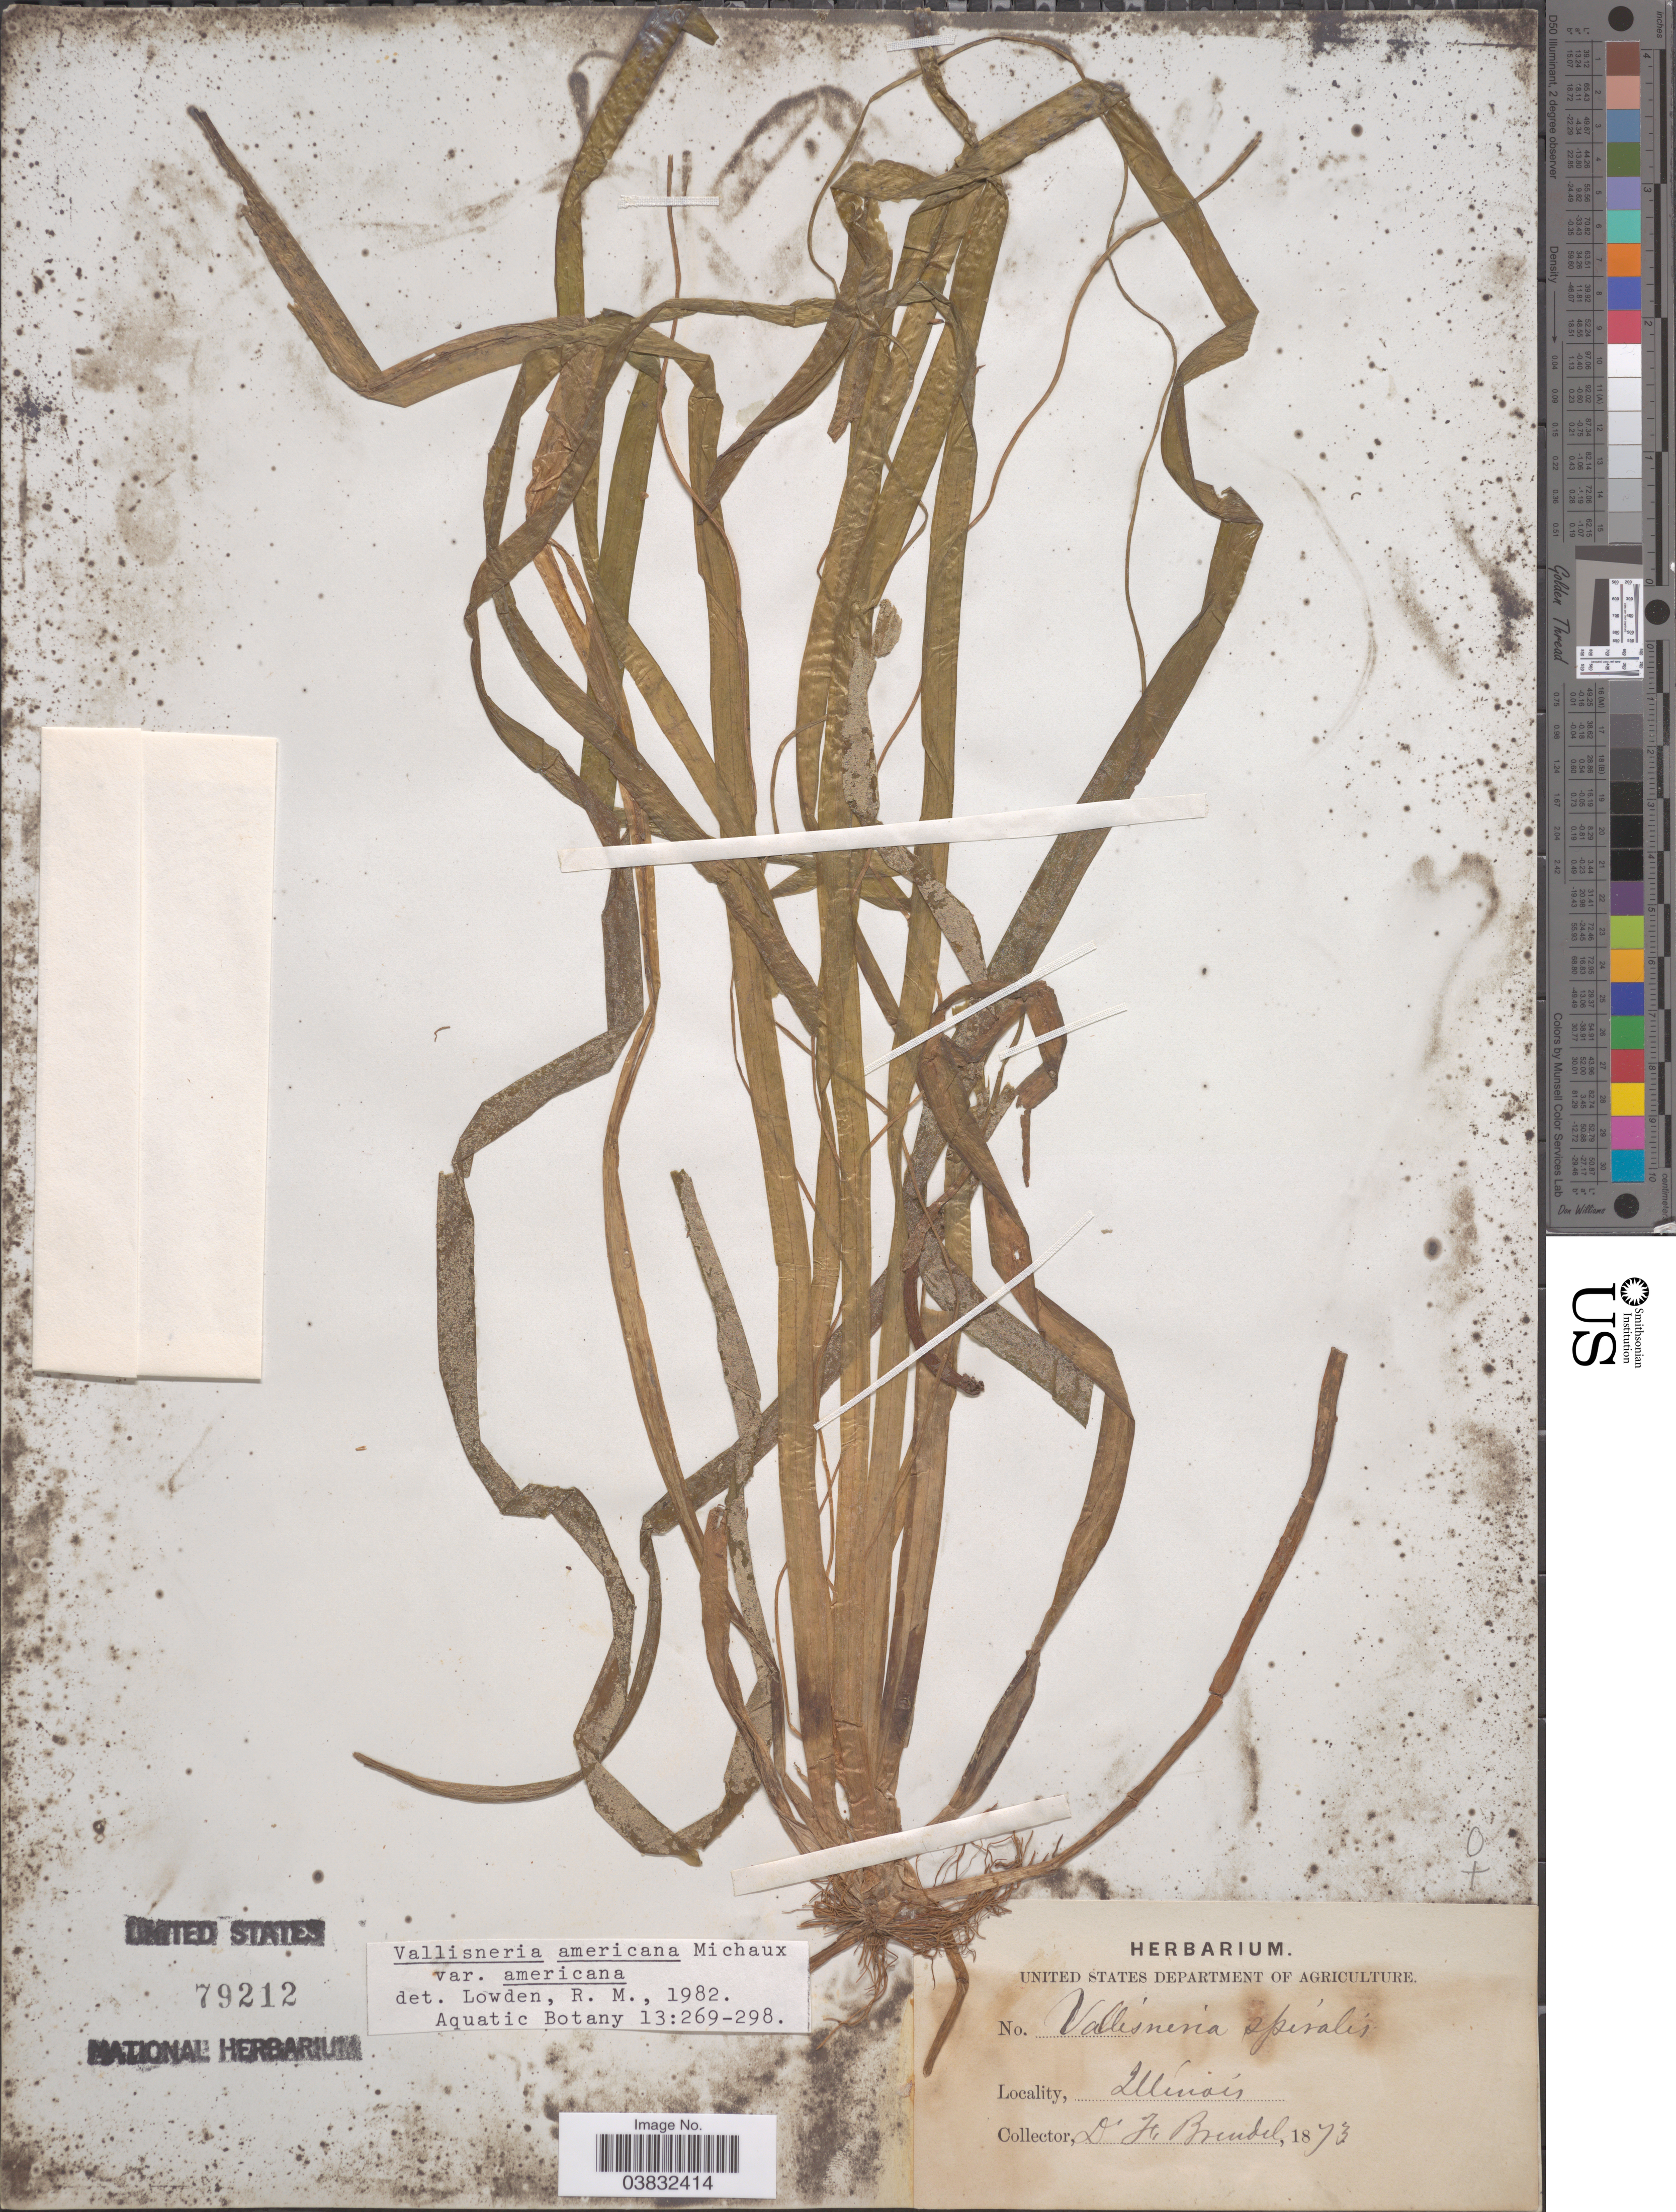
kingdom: Plantae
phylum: Tracheophyta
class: Liliopsida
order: Alismatales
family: Hydrocharitaceae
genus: Vallisneria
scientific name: Vallisneria americana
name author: Michx.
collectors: F. Brendel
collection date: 1873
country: United States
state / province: Illinois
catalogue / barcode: US 79212